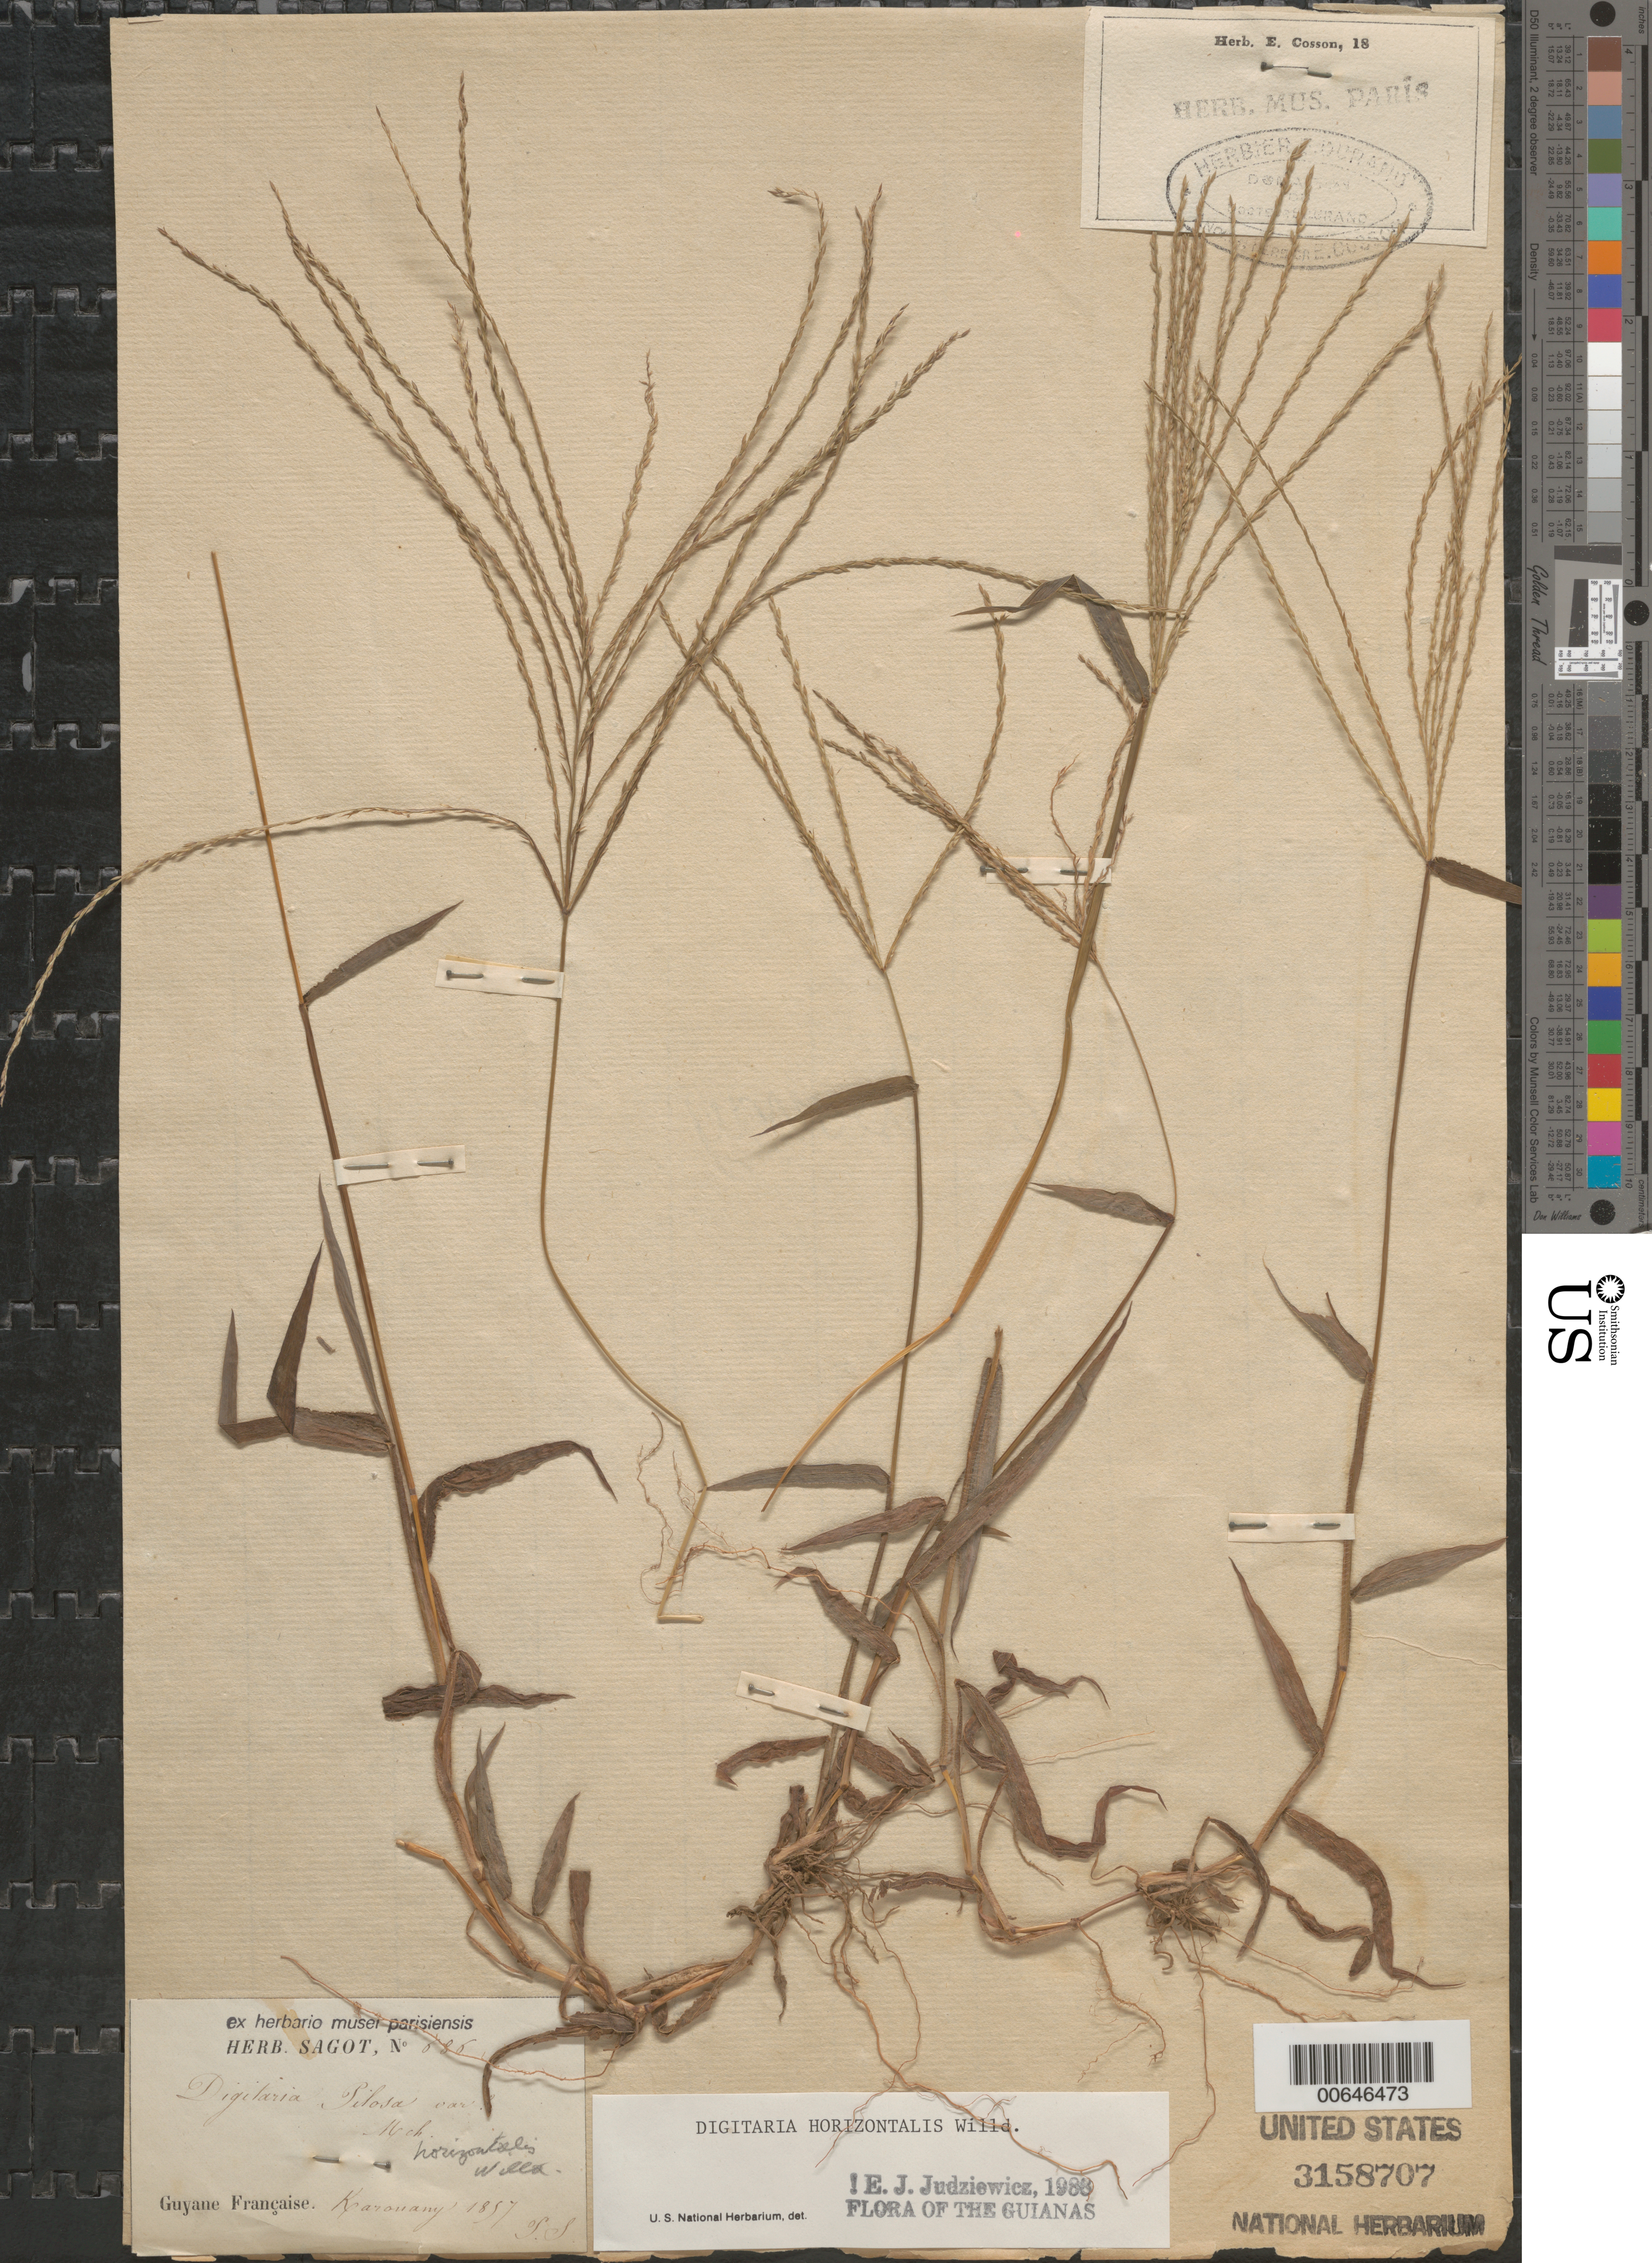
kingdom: Plantae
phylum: Tracheophyta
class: Liliopsida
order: Poales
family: Poaceae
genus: Digitaria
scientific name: Digitaria horizontalis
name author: Willd.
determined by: Judziewicz, E. J.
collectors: P. A. Sagot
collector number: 686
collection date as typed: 1857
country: French Guiana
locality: Karouany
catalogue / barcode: US 3158707